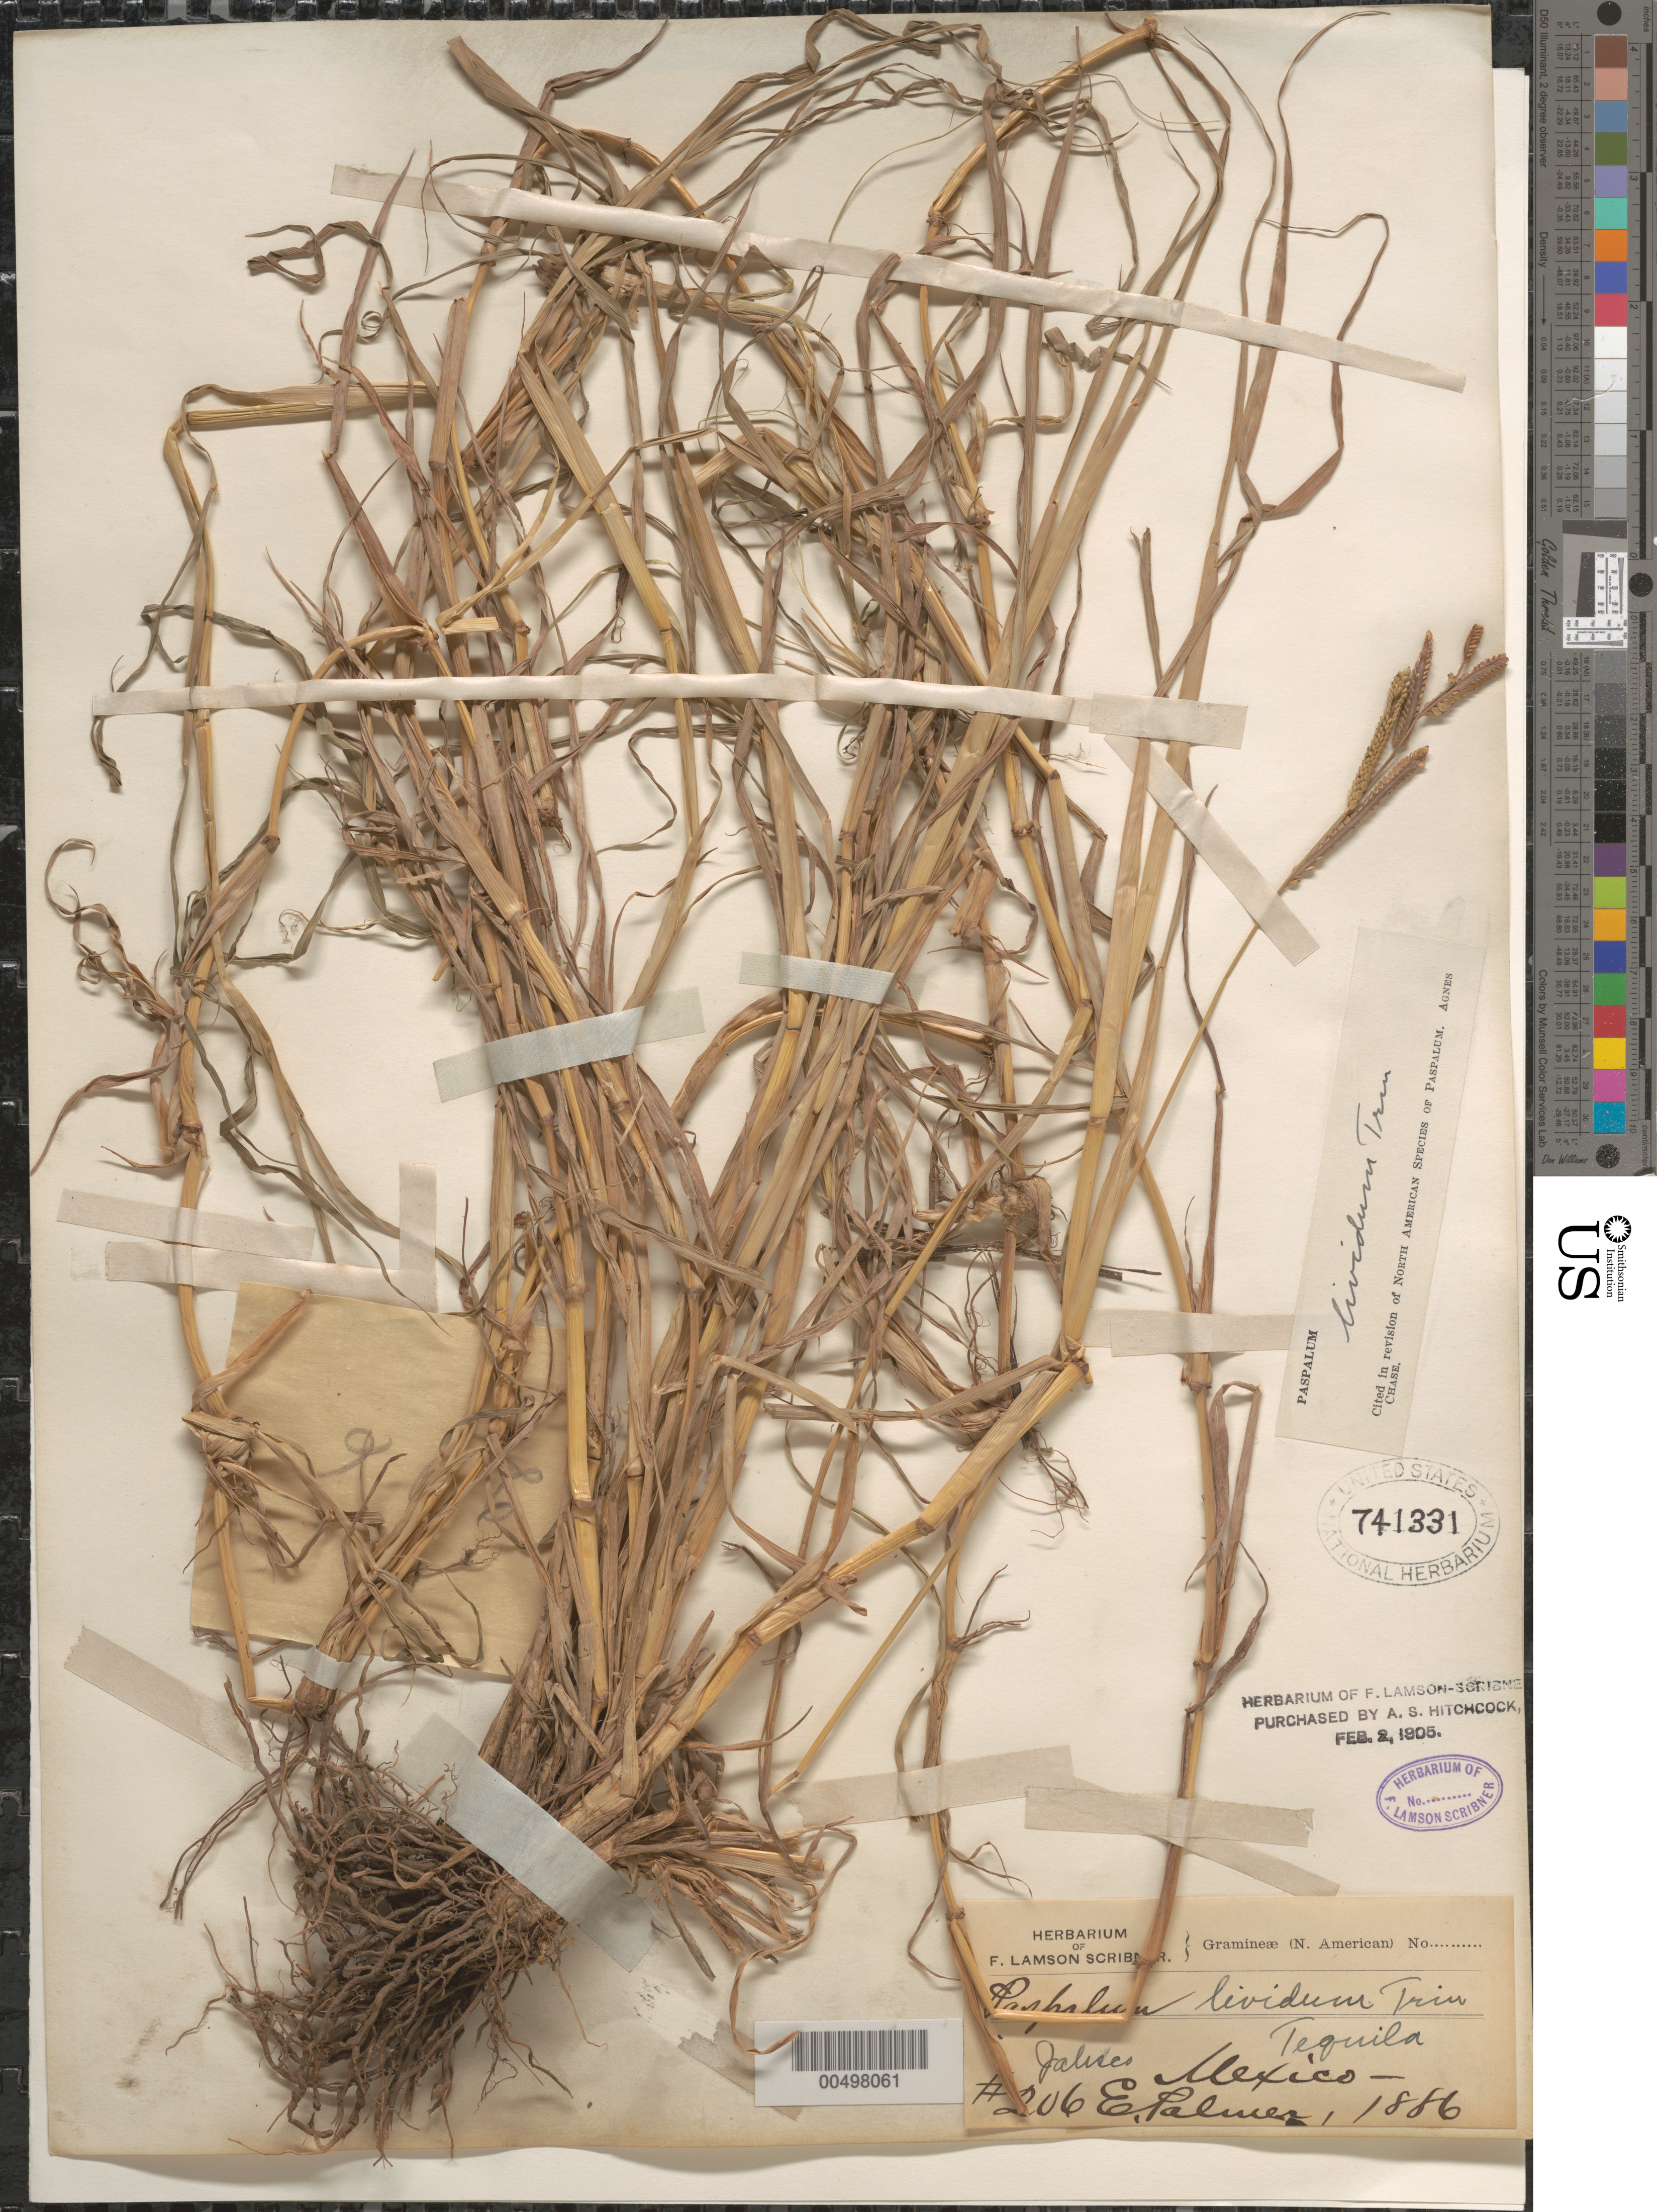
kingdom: Plantae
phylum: Tracheophyta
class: Liliopsida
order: Poales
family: Poaceae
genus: Paspalum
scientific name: Paspalum lividum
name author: Trin. in Schltdl.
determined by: Chase, [M.] Agnes, (US)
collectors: E. Palmer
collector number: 206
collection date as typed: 1886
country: Mexico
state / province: Jalisco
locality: Tequila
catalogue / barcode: US 741331